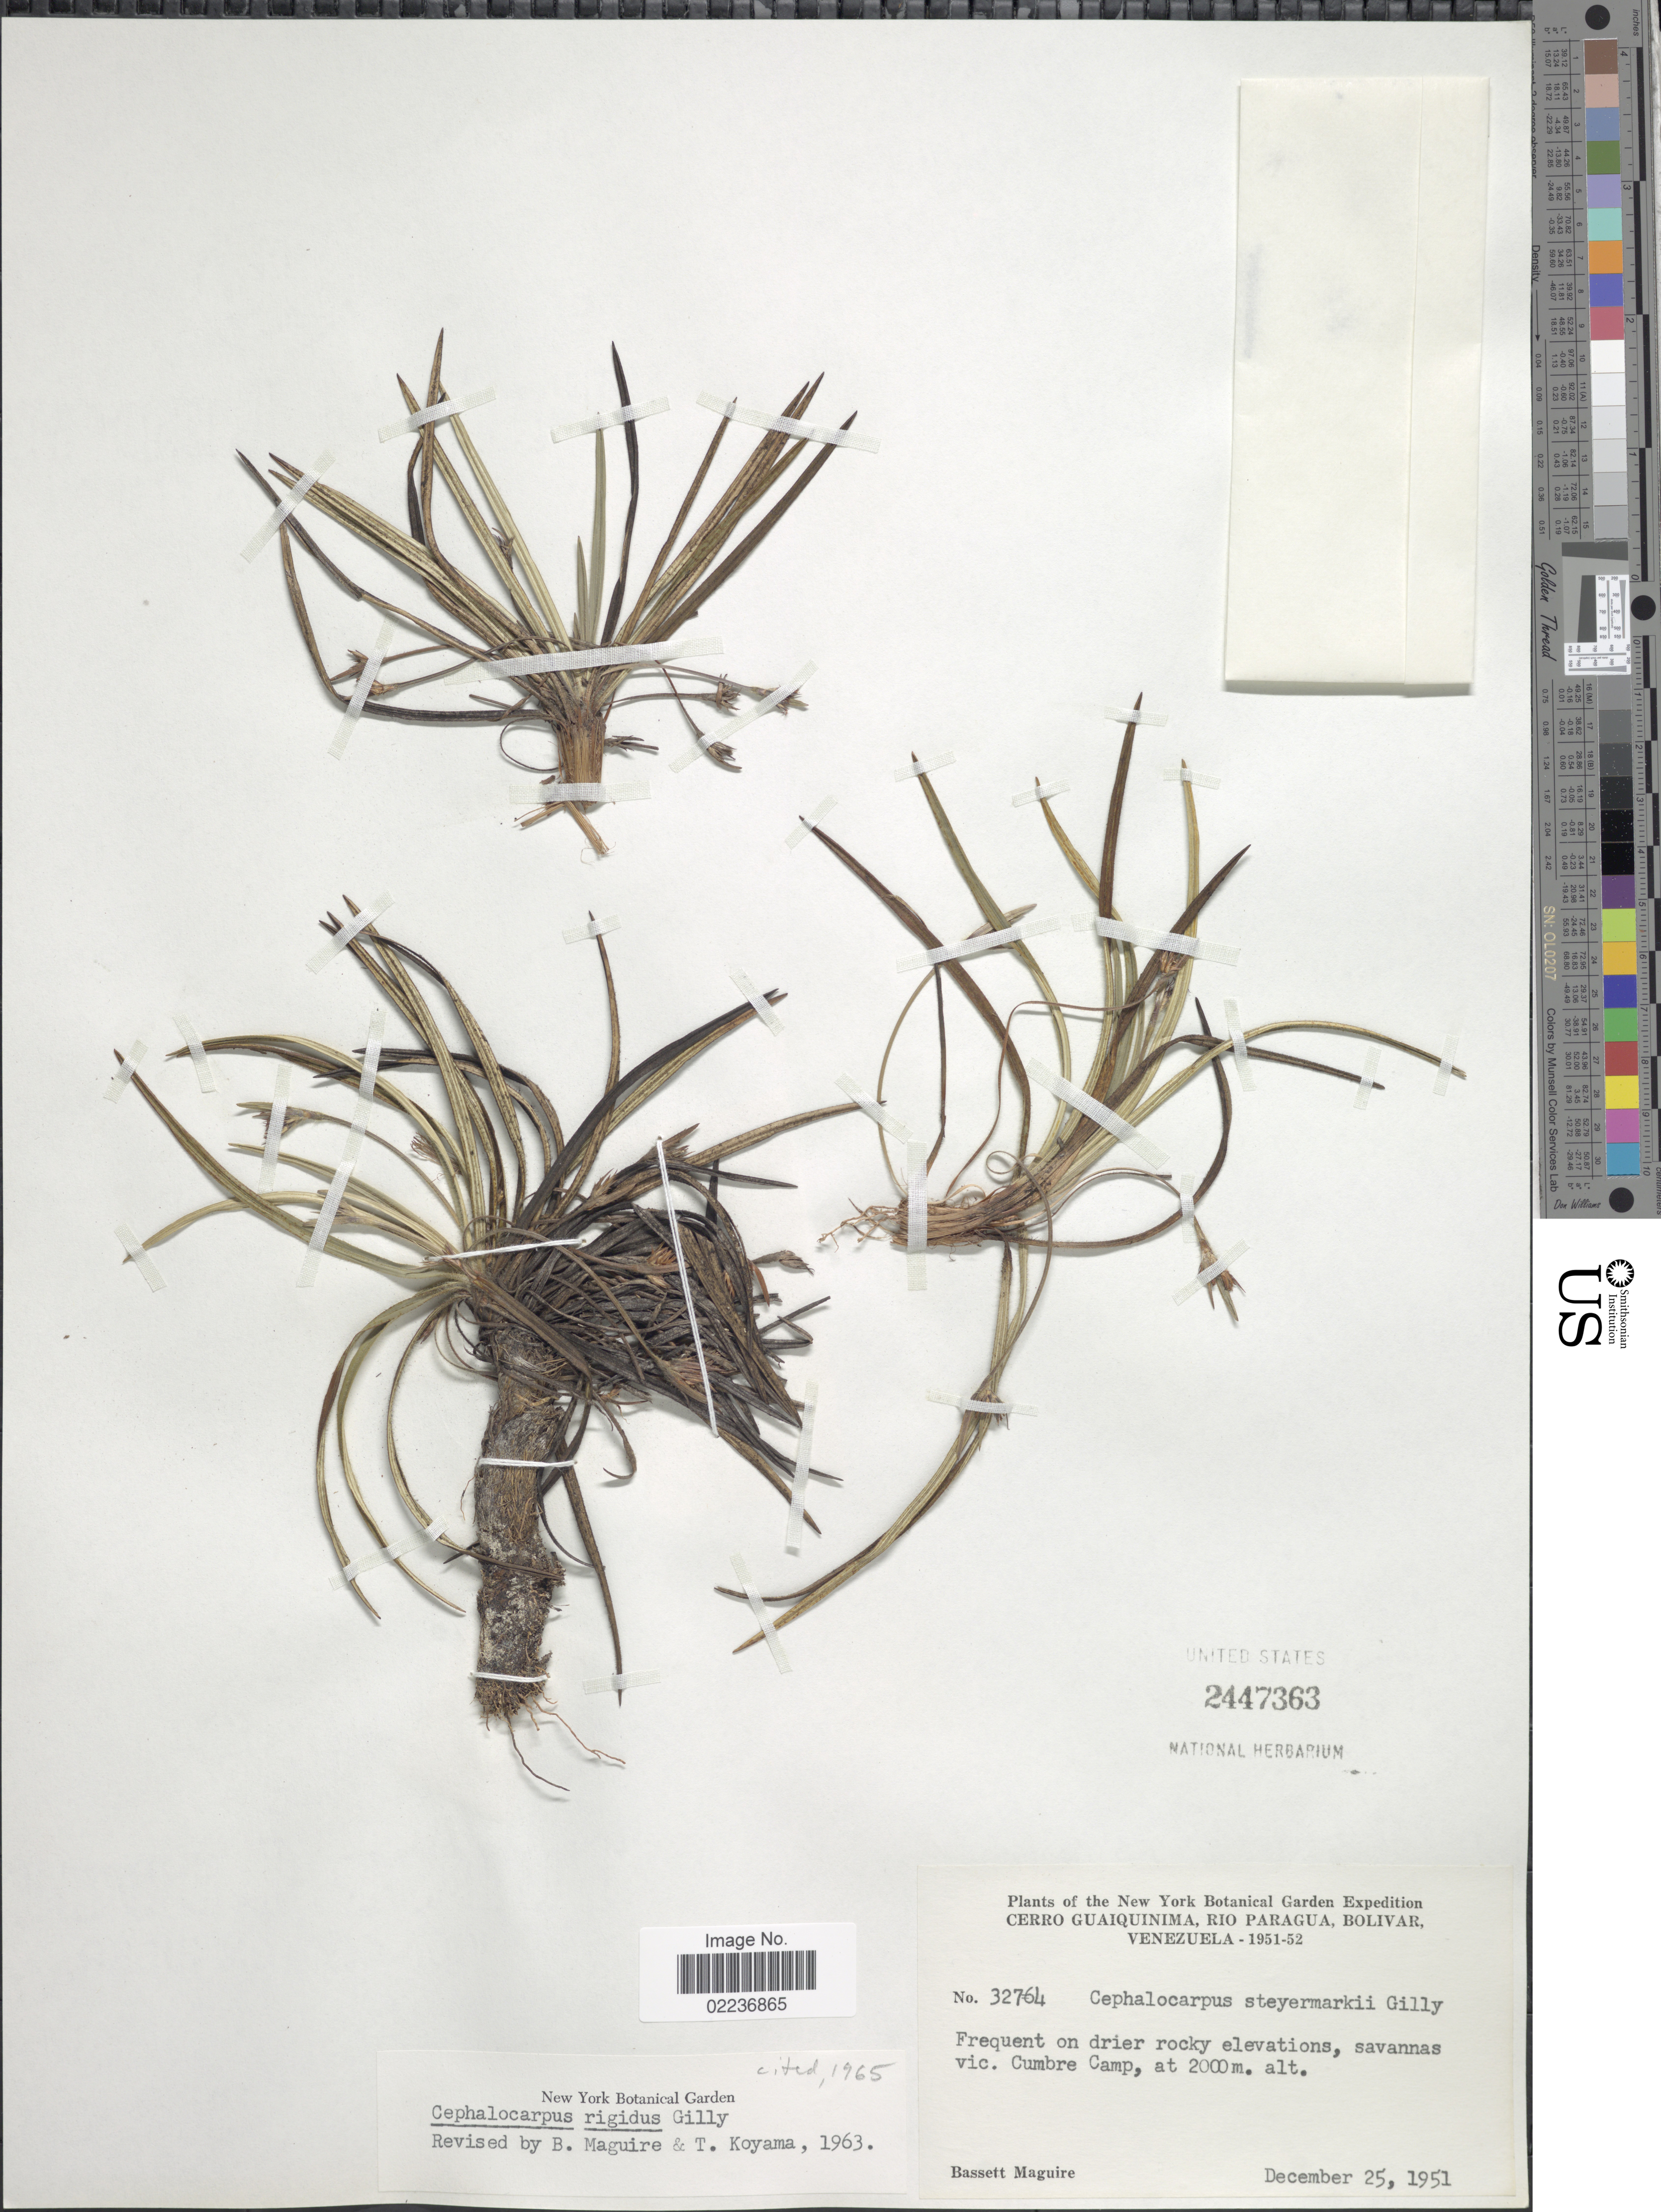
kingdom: Plantae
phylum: Tracheophyta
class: Liliopsida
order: Poales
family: Cyperaceae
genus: Cephalocarpus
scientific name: Cephalocarpus rigidus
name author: Gilly ex Gleason & Killip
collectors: B. Maguire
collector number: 32764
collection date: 1951-12-25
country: Venezuela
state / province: Bolivar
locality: Cerro Guaiquinma, on drier rocky elevations, savannas vic. Cumbre Camp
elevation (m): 2000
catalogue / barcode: US 2447363